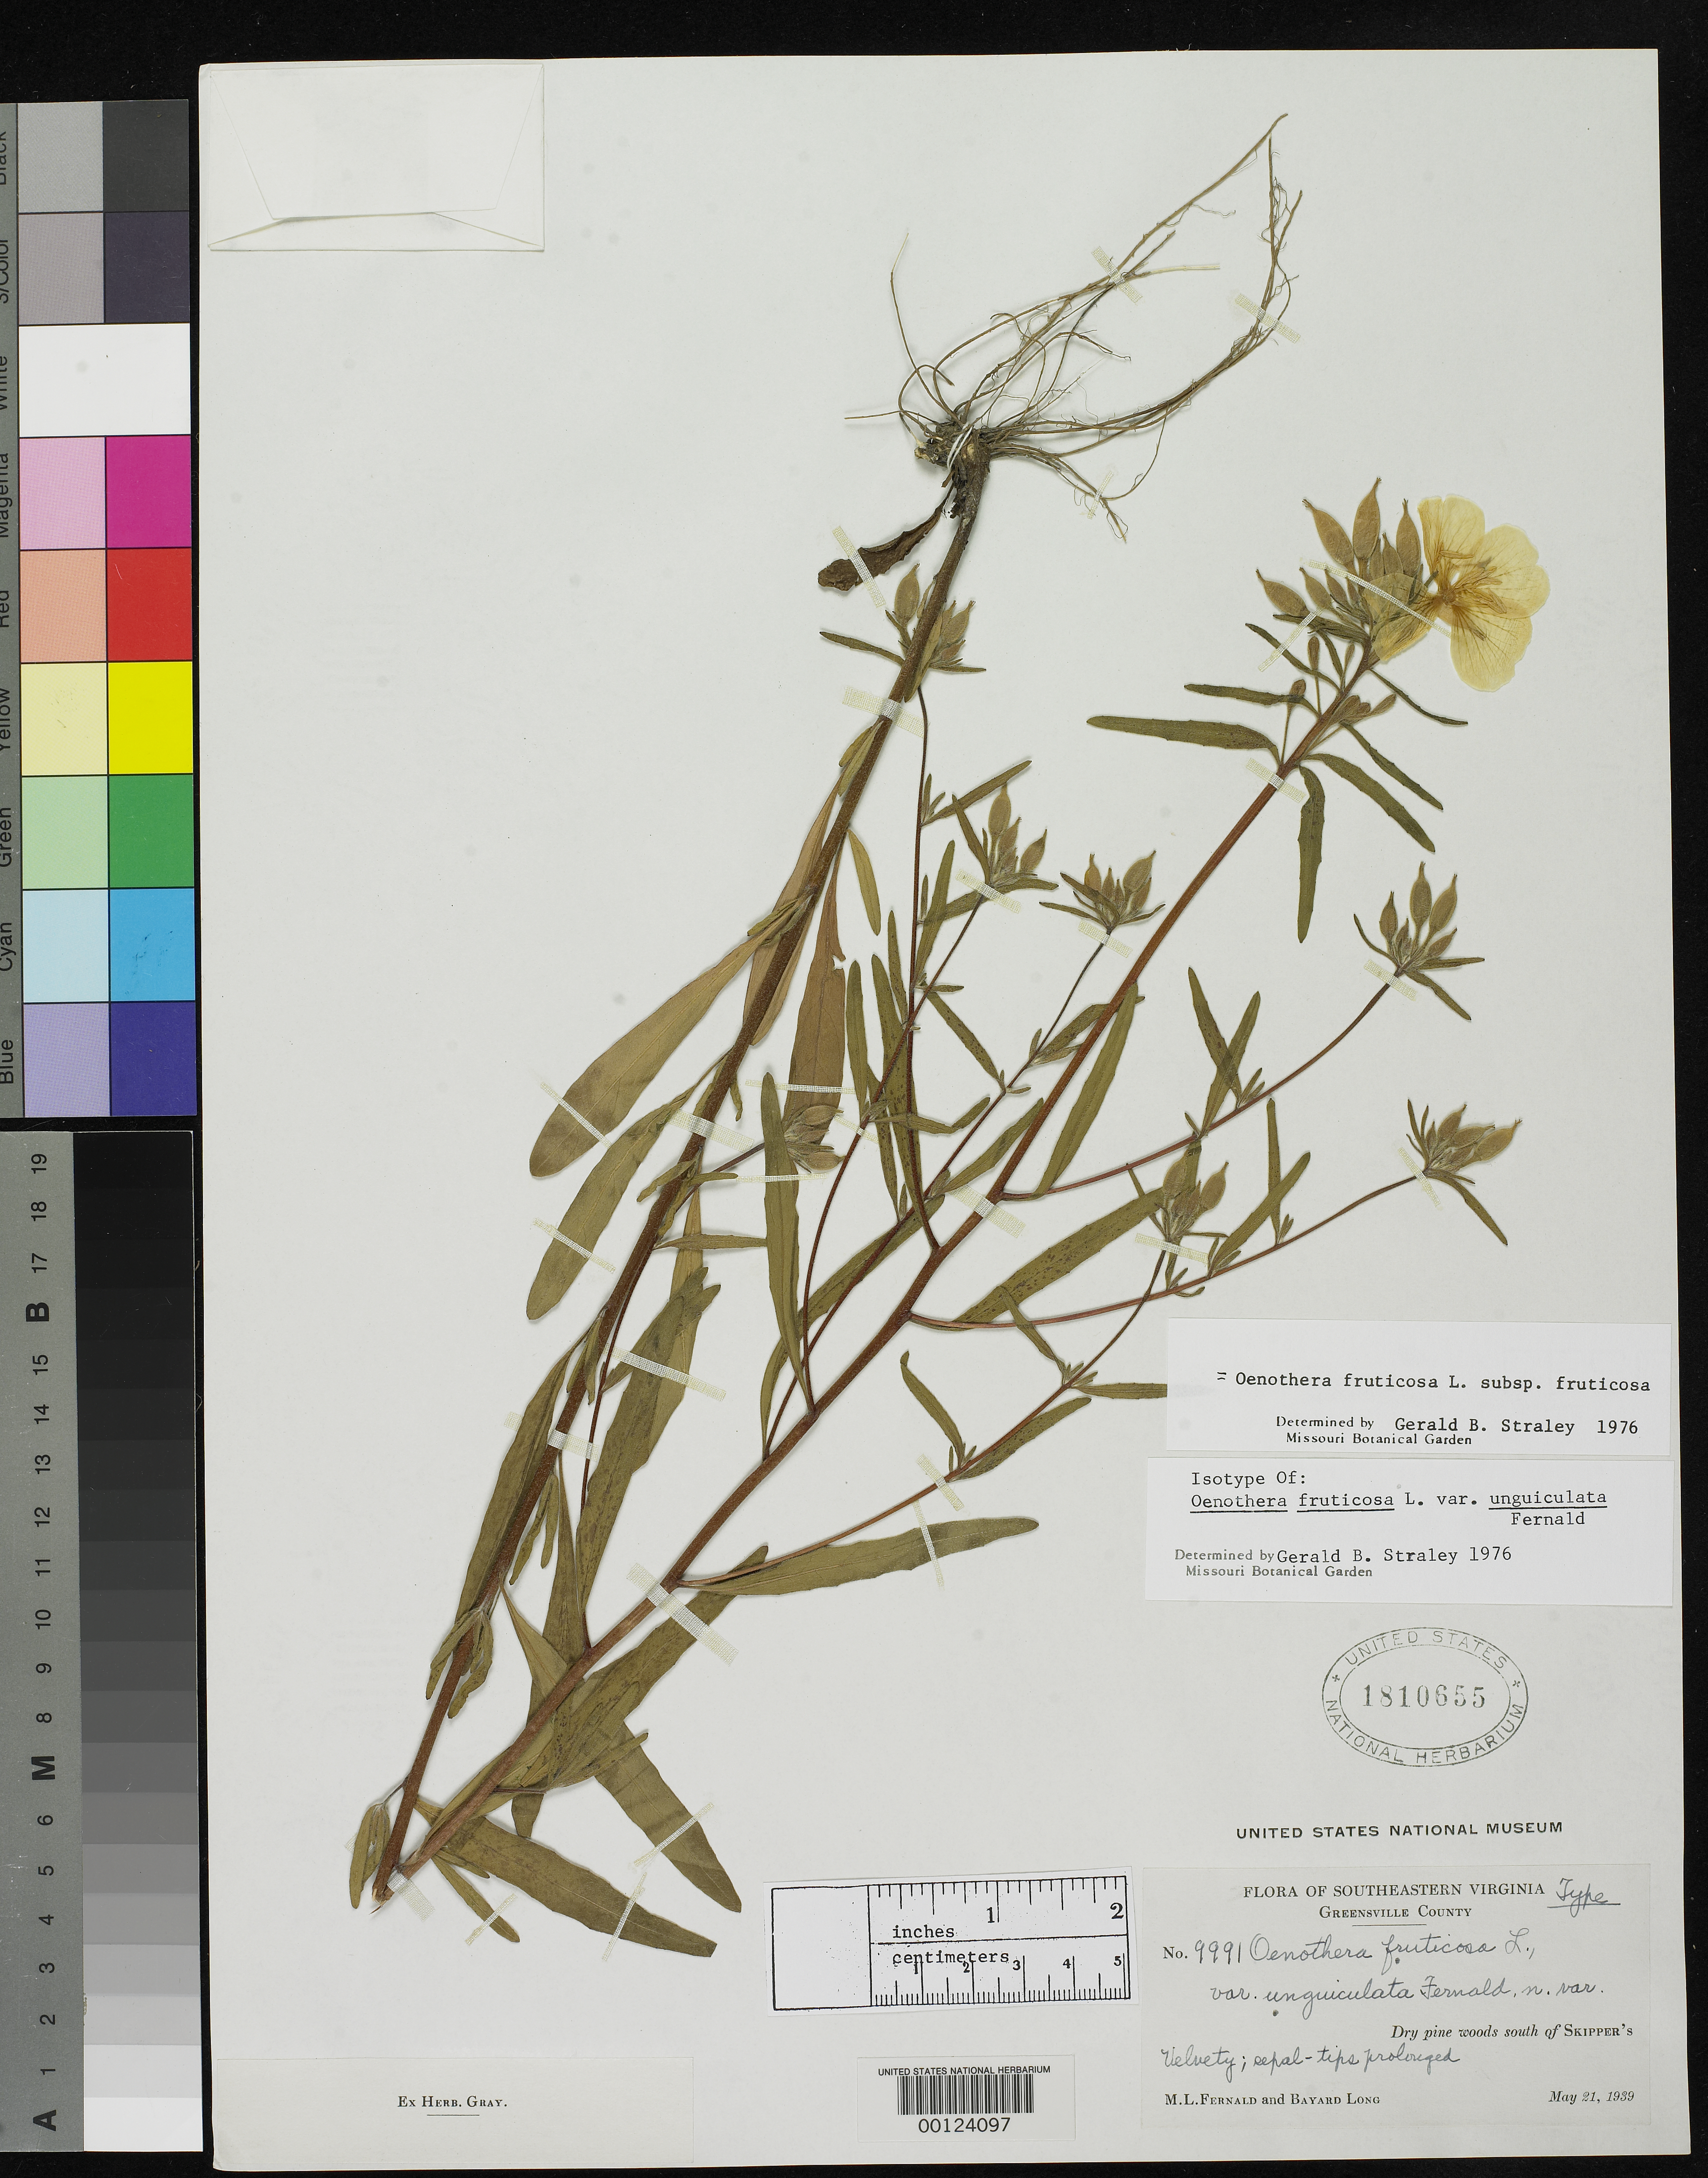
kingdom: Plantae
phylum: Tracheophyta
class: Magnoliopsida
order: Myrtales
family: Onagraceae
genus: Oenothera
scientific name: Oenothera fruticosa var. unguiculata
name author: Fernald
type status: Isotype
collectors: M. L. Fernald & B. H. Long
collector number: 9991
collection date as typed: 21 May 1929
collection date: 1929-05-21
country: United States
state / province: Virginia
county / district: Greensville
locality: S of Skipper's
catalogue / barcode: US 1810655